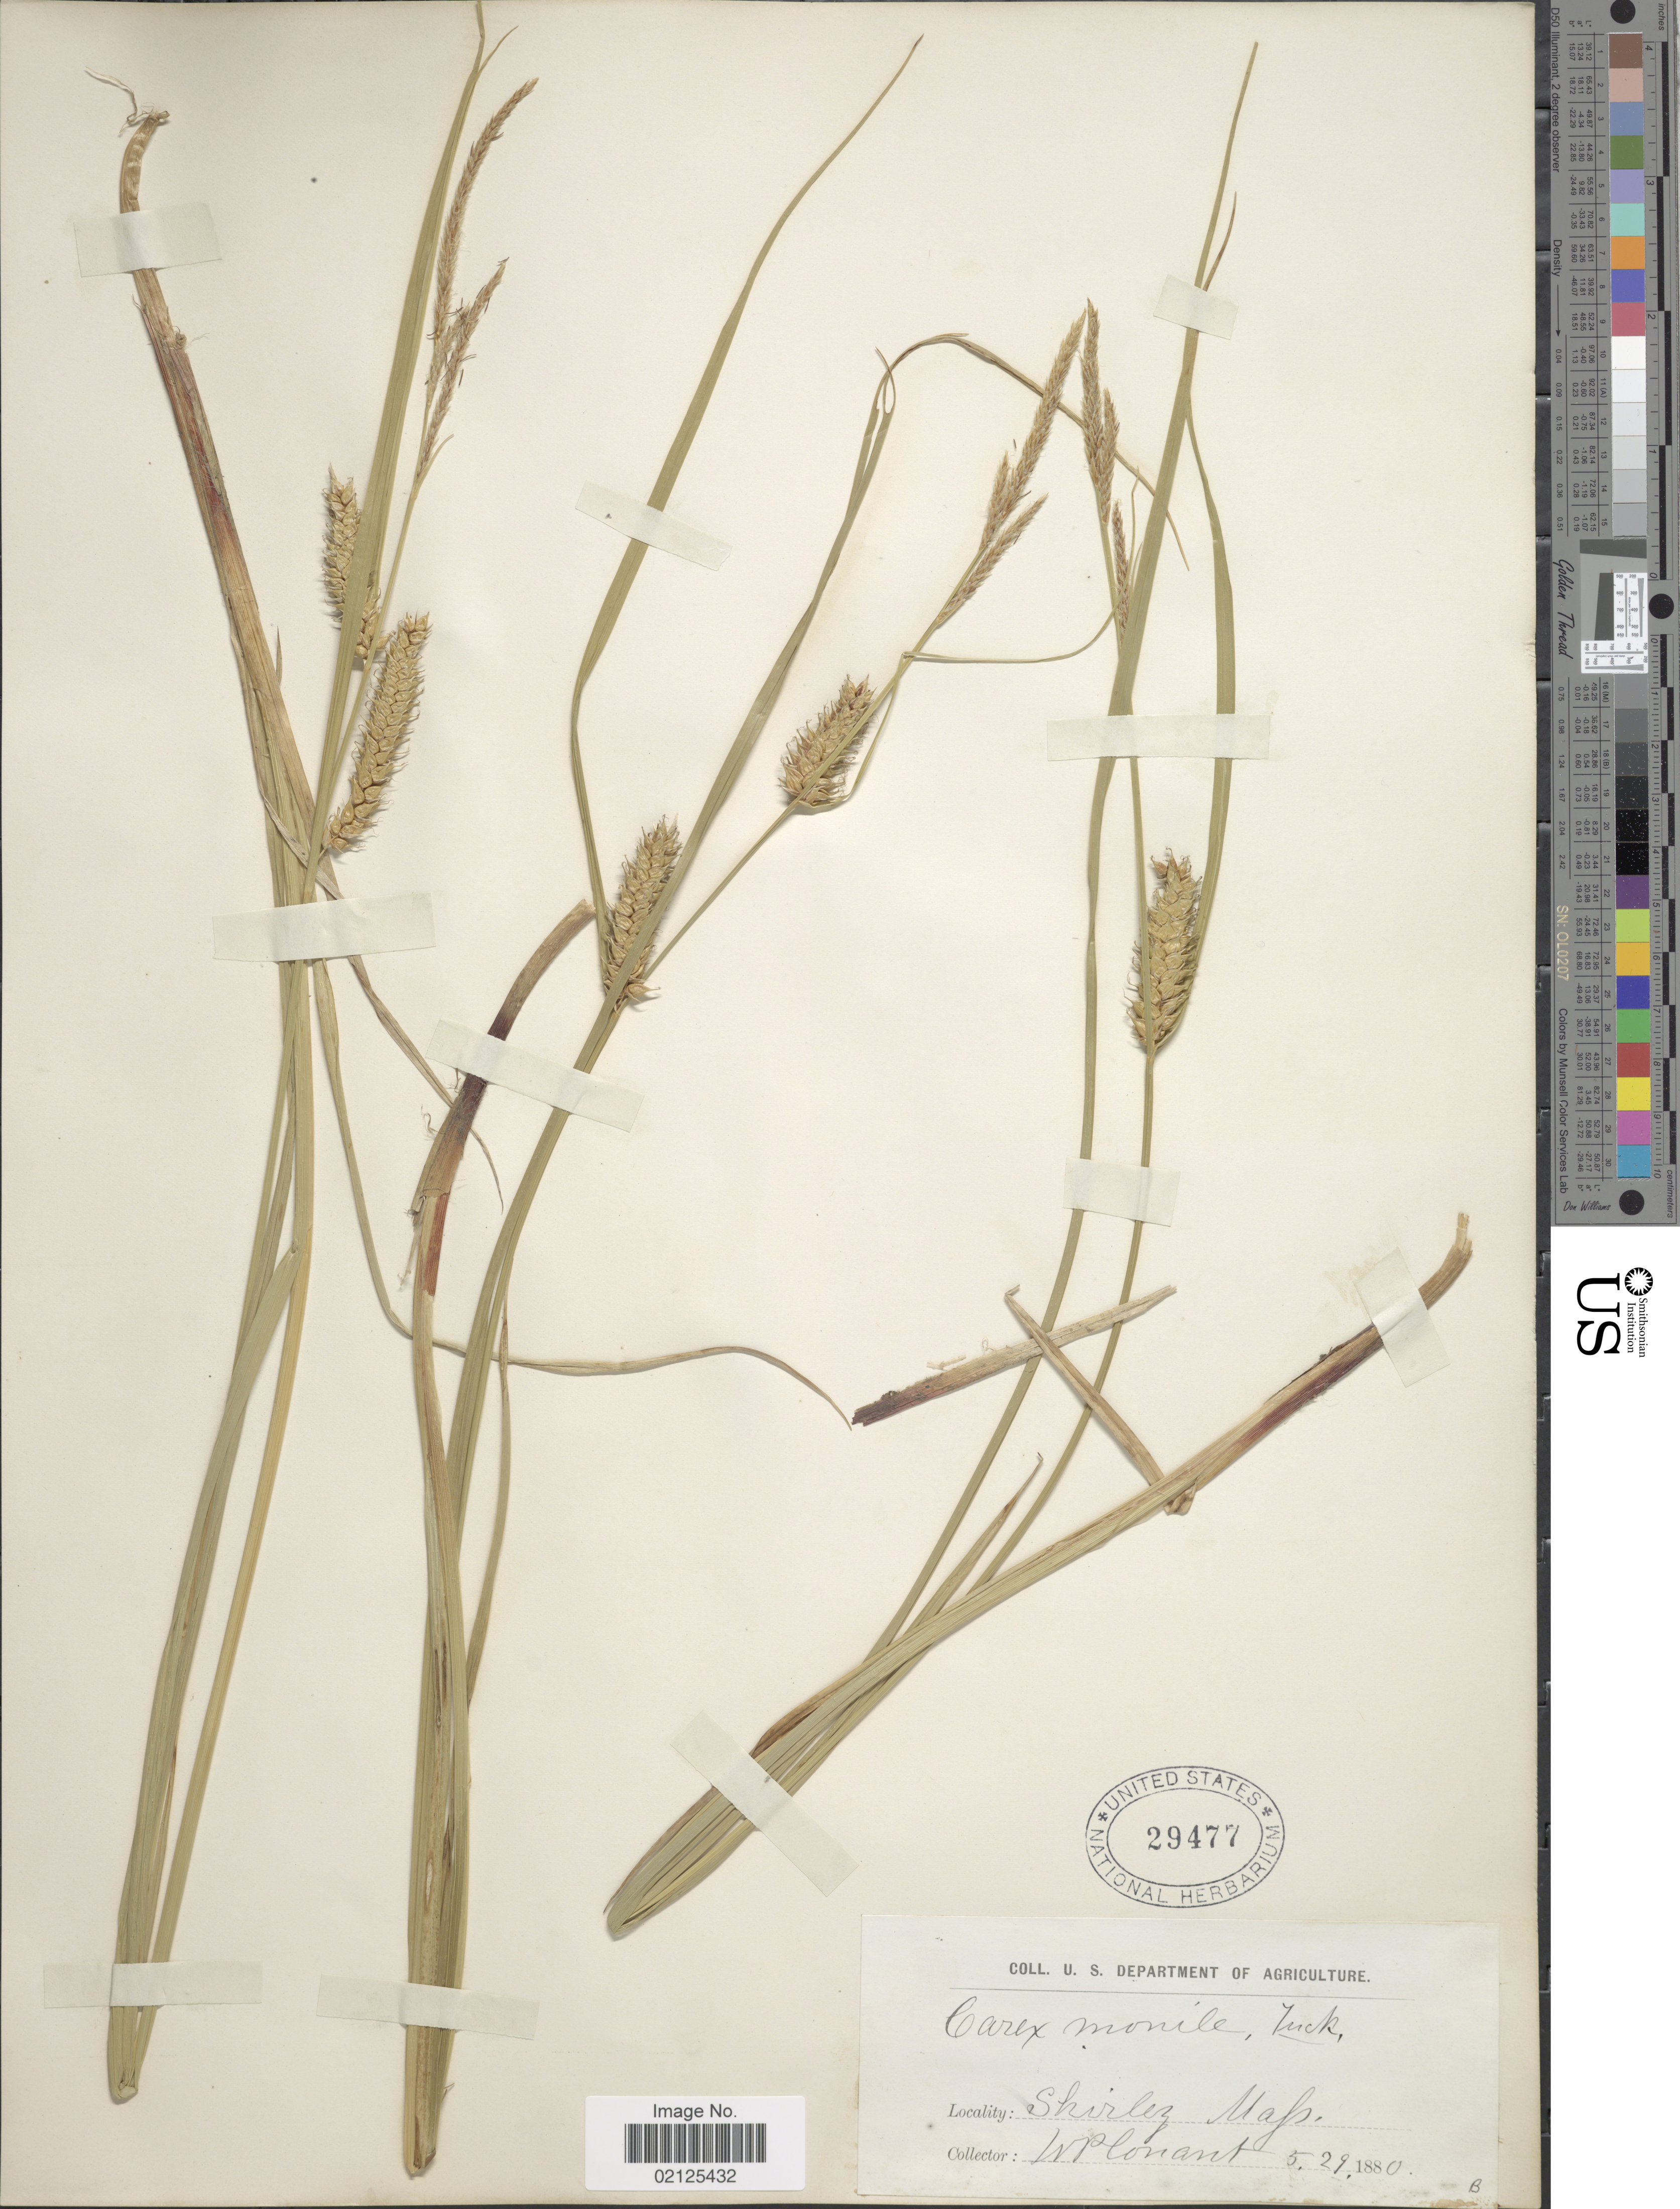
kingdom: Plantae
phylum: Tracheophyta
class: Liliopsida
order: Poales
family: Cyperaceae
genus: Carex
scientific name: Carex vesicaria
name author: L.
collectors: W. P. Conant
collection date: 1880-05-29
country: United States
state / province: Massachusetts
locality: Shirley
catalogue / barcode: US 29477